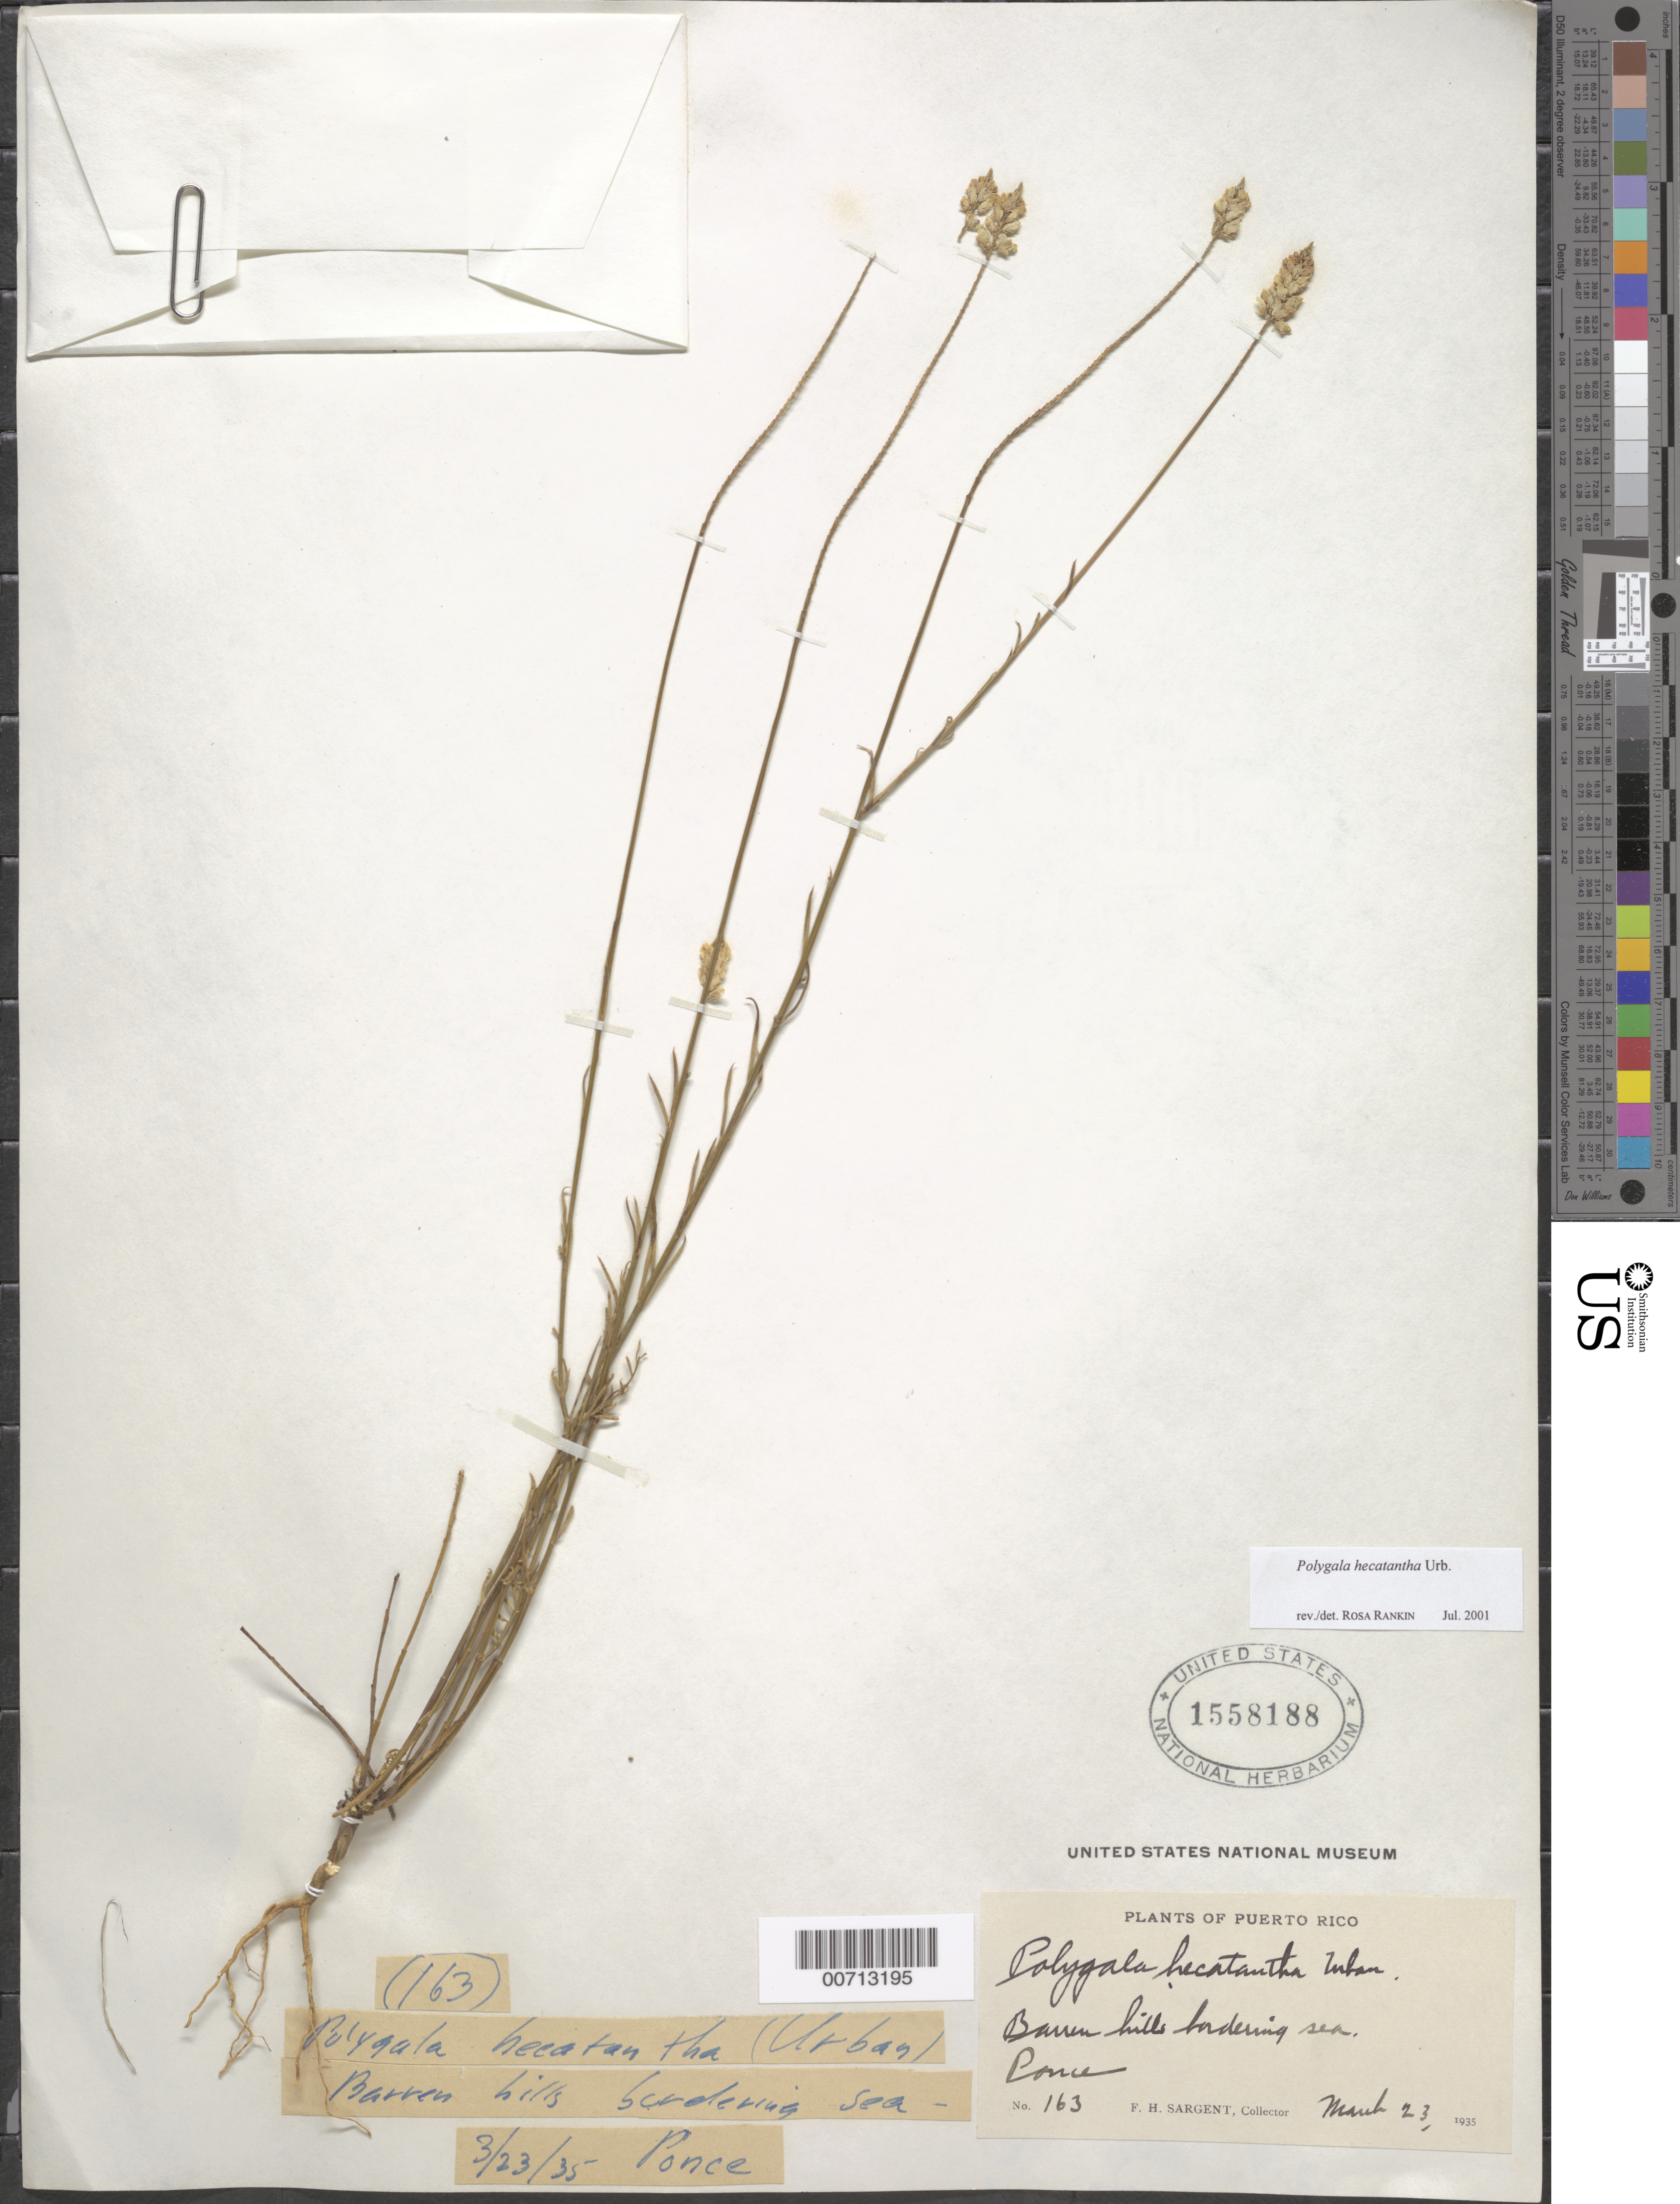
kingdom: Plantae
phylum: Tracheophyta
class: Magnoliopsida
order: Fabales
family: Polygalaceae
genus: Polygala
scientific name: Polygala hecatantha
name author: Urb.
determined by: Rankin Rodriguez, Rosa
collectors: F. H. Sargent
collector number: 163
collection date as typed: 23 Mar 1935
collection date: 1935-03-23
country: Puerto Rico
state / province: Ponce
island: Greater Antilles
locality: Bordering Sea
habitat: Barren hills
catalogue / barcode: US 1558188